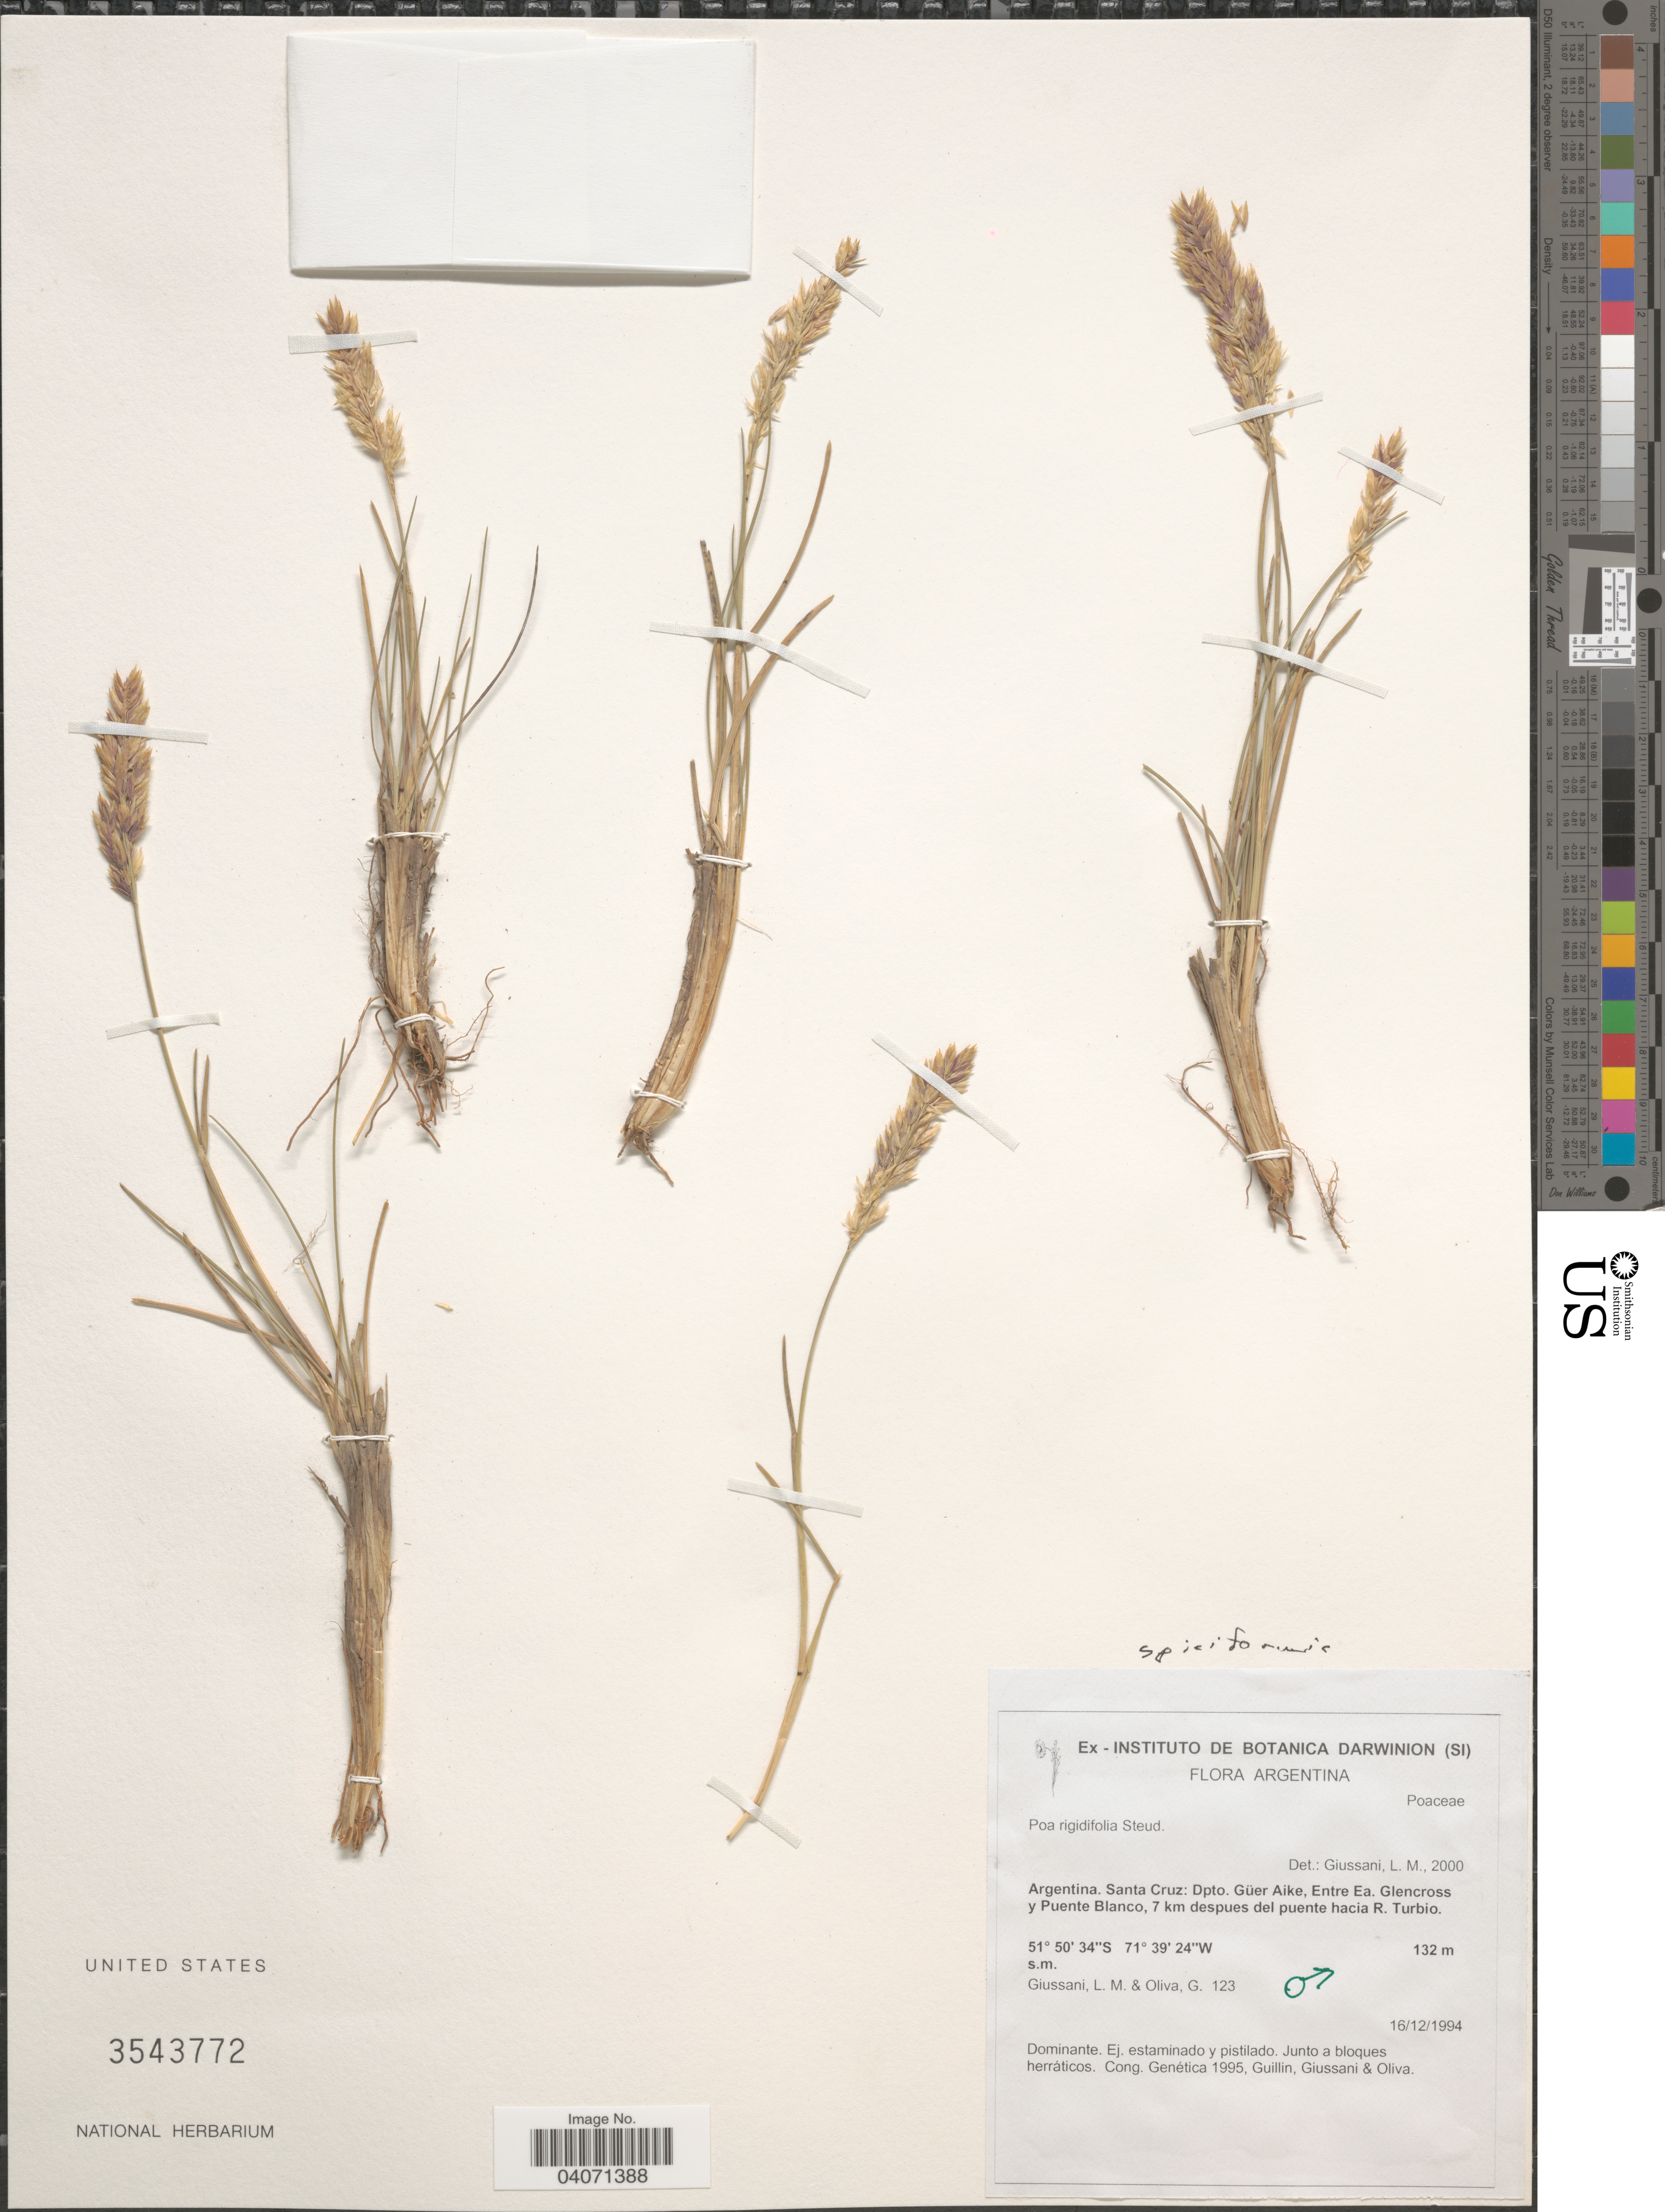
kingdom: Plantae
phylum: Tracheophyta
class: Liliopsida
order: Poales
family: Poaceae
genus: Poa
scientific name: Poa spiciformis var. spiciformis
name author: Steud.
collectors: L. Giussani & G. Oliva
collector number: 123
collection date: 1994-12-16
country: Argentina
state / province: Santa Cruz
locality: Dpto. Güer Aike, Entre Ea. Glencross y Puente Blanco, 7 km despues del puente hacia R. Turbio.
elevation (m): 132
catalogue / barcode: US 3543772